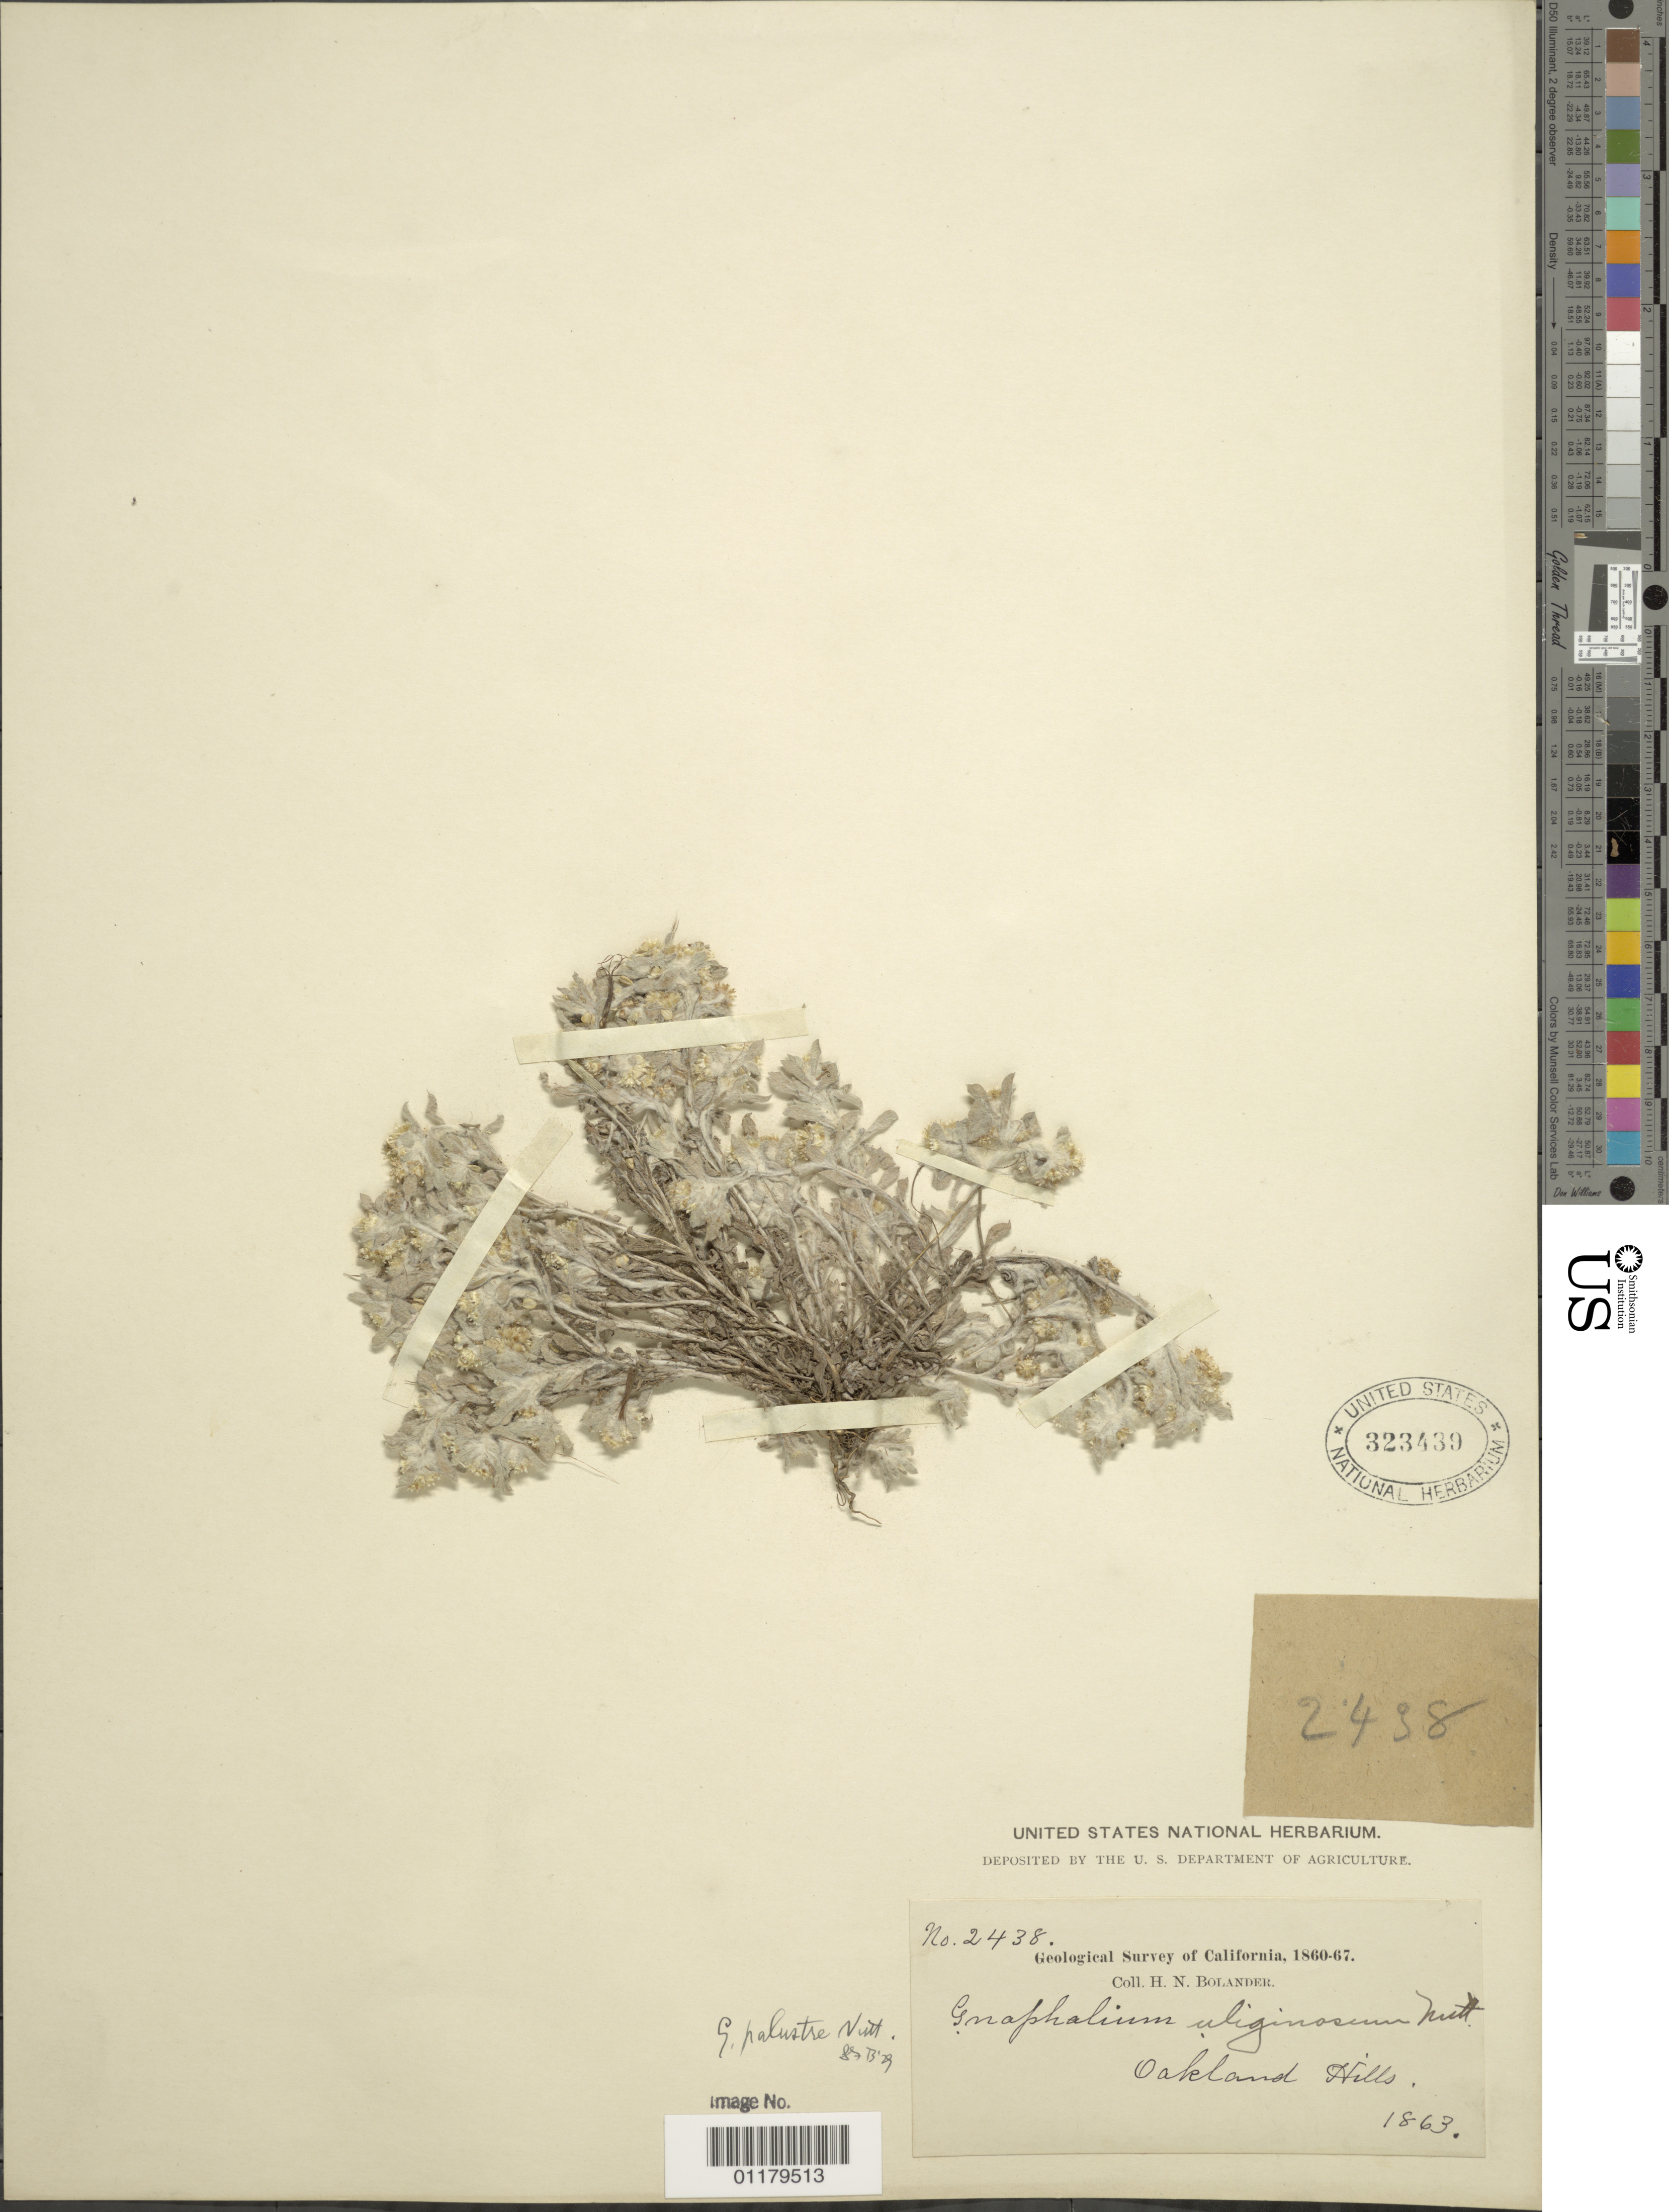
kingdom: Plantae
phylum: Tracheophyta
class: Magnoliopsida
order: Asterales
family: Asteraceae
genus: Gnaphalium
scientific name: Gnaphalium palustre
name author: Nutt.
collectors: H. Bolander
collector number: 2438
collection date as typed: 1863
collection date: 1863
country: United States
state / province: California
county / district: Alameda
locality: Oakland Hills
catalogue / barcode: US 323439